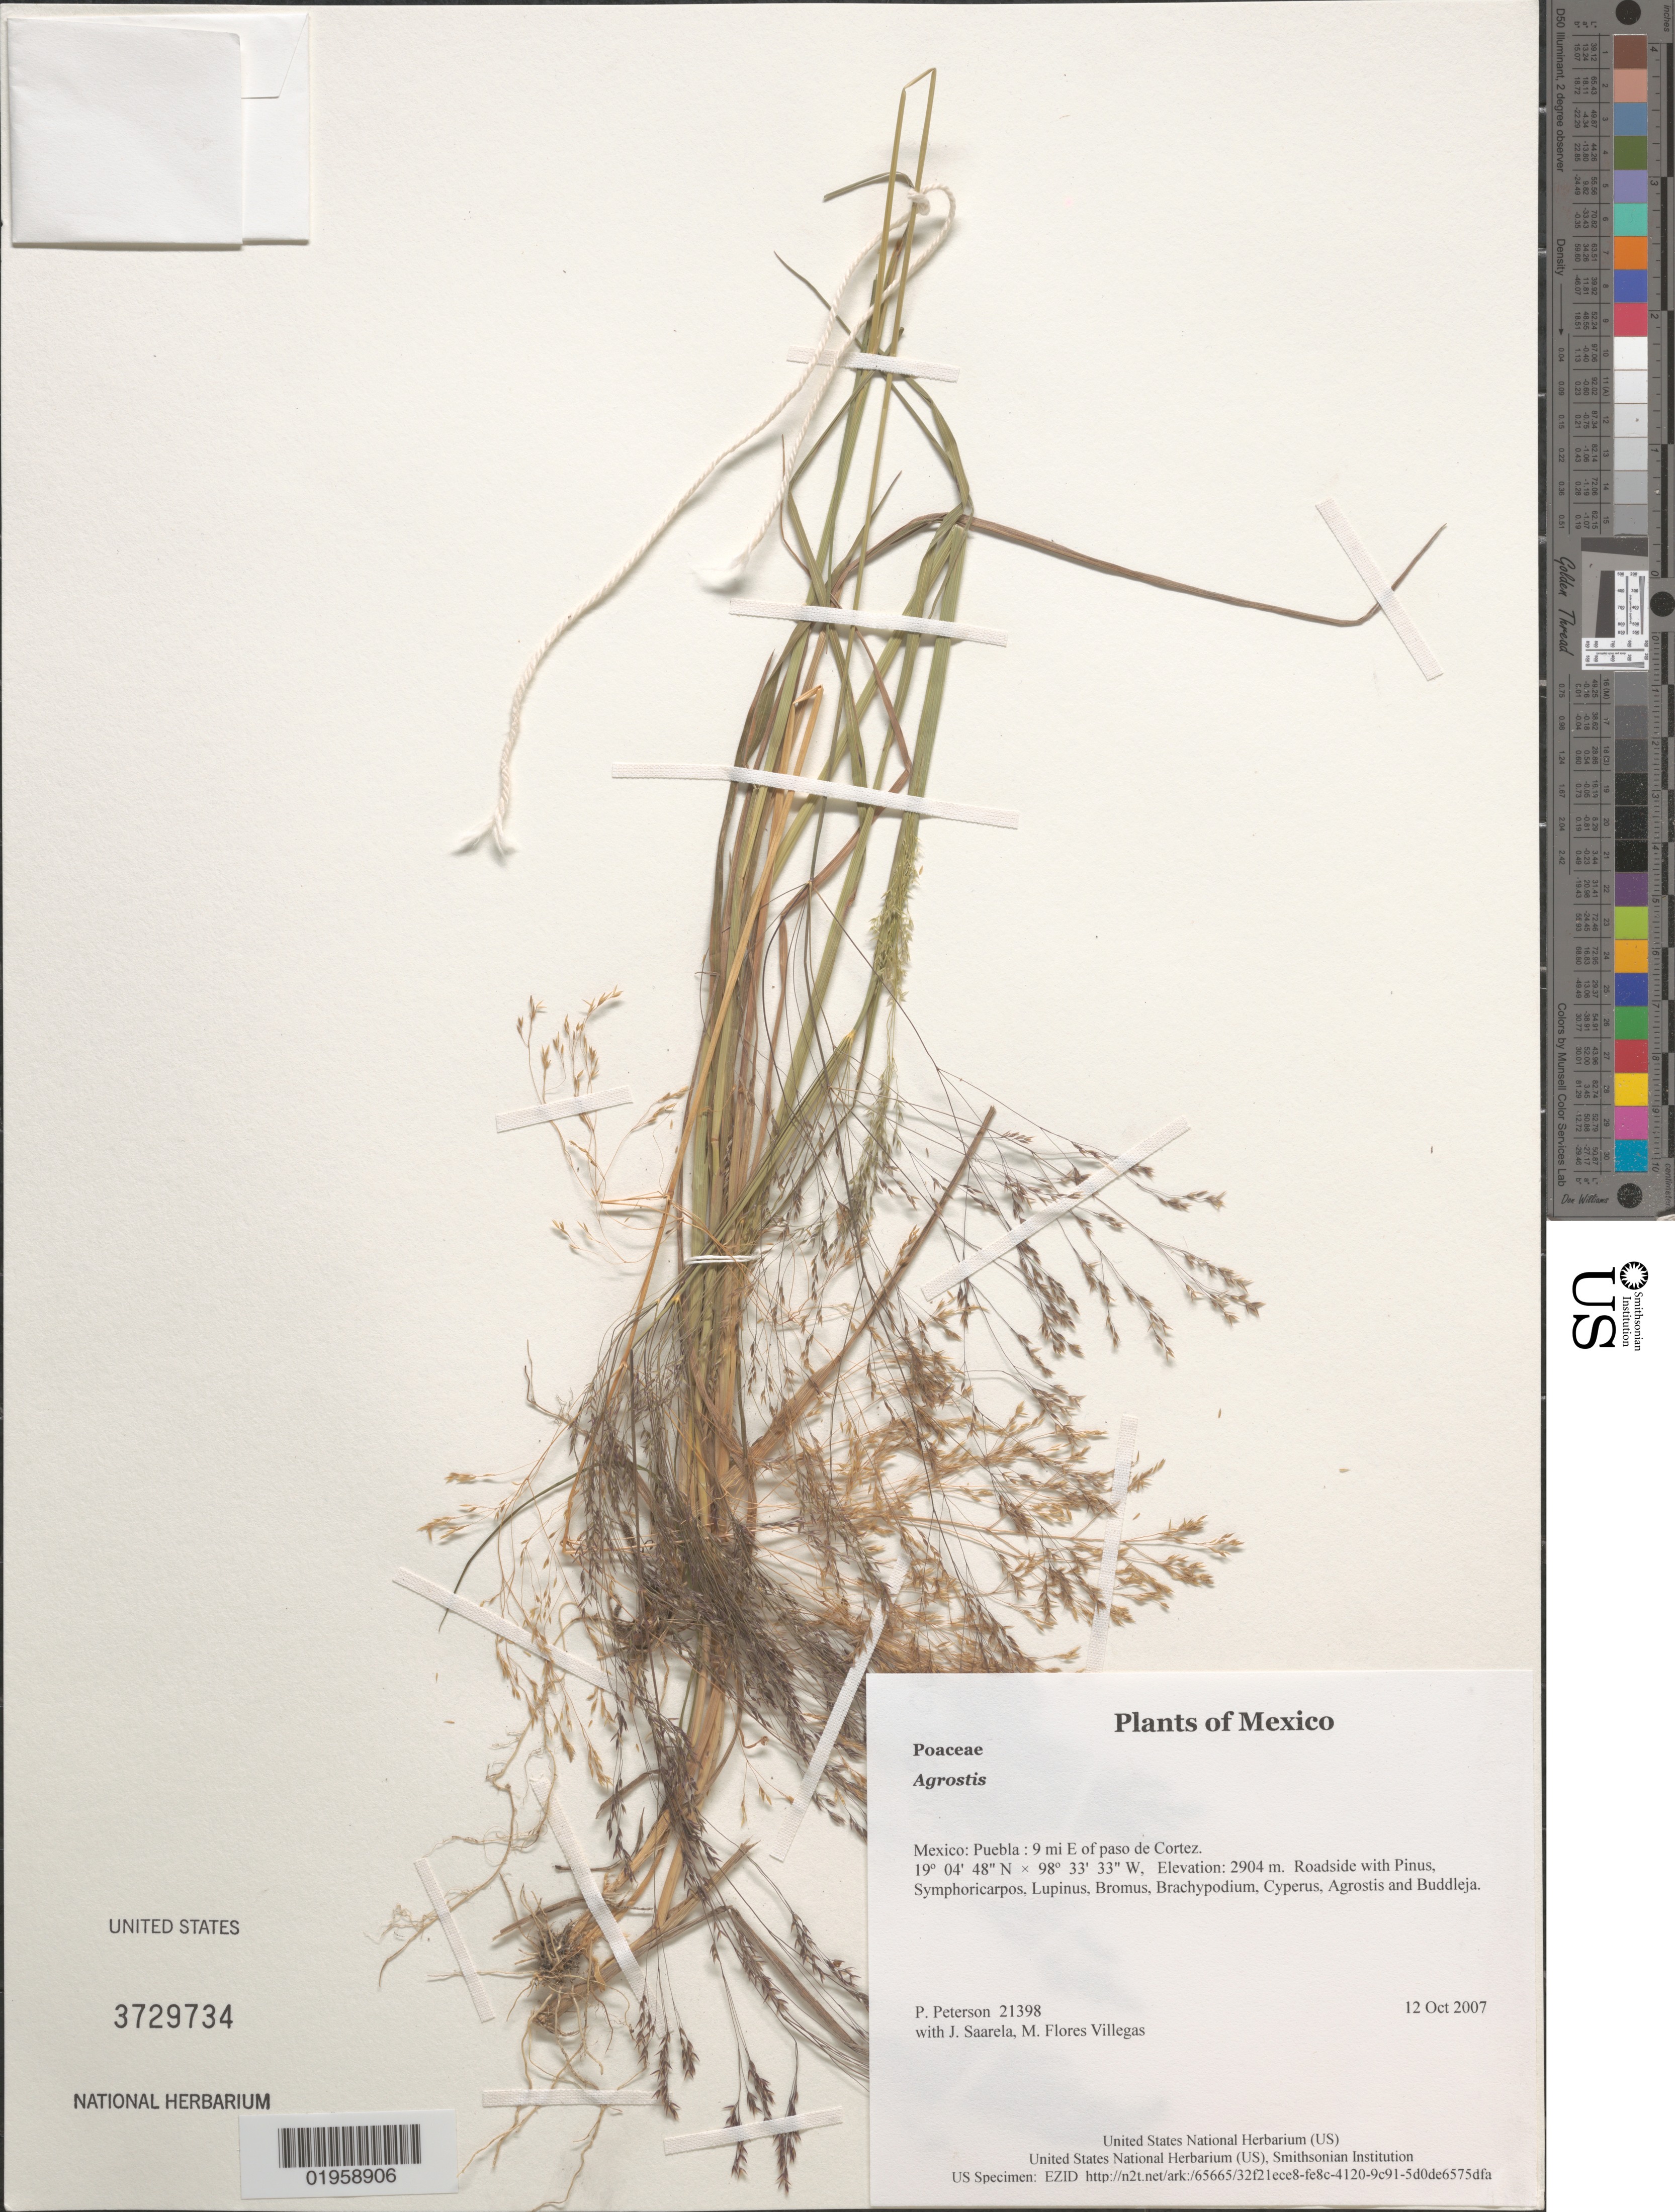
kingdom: Plantae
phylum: Tracheophyta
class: Liliopsida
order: Poales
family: Poaceae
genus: Agrostis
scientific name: Agrostis sp.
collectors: P. M. Peterson, J. Saarela & M. Flores Villegas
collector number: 21398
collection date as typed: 12 Oct 2007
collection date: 2007-10-12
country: Mexico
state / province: Puebla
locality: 9 mi E of paso de Cortez.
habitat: Roadside with Pinus, Symphoricarpos, Lupinus, Bromus, Brachypodium, Cyperus, Agrostis and Buddleja.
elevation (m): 2904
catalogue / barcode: US 3729734